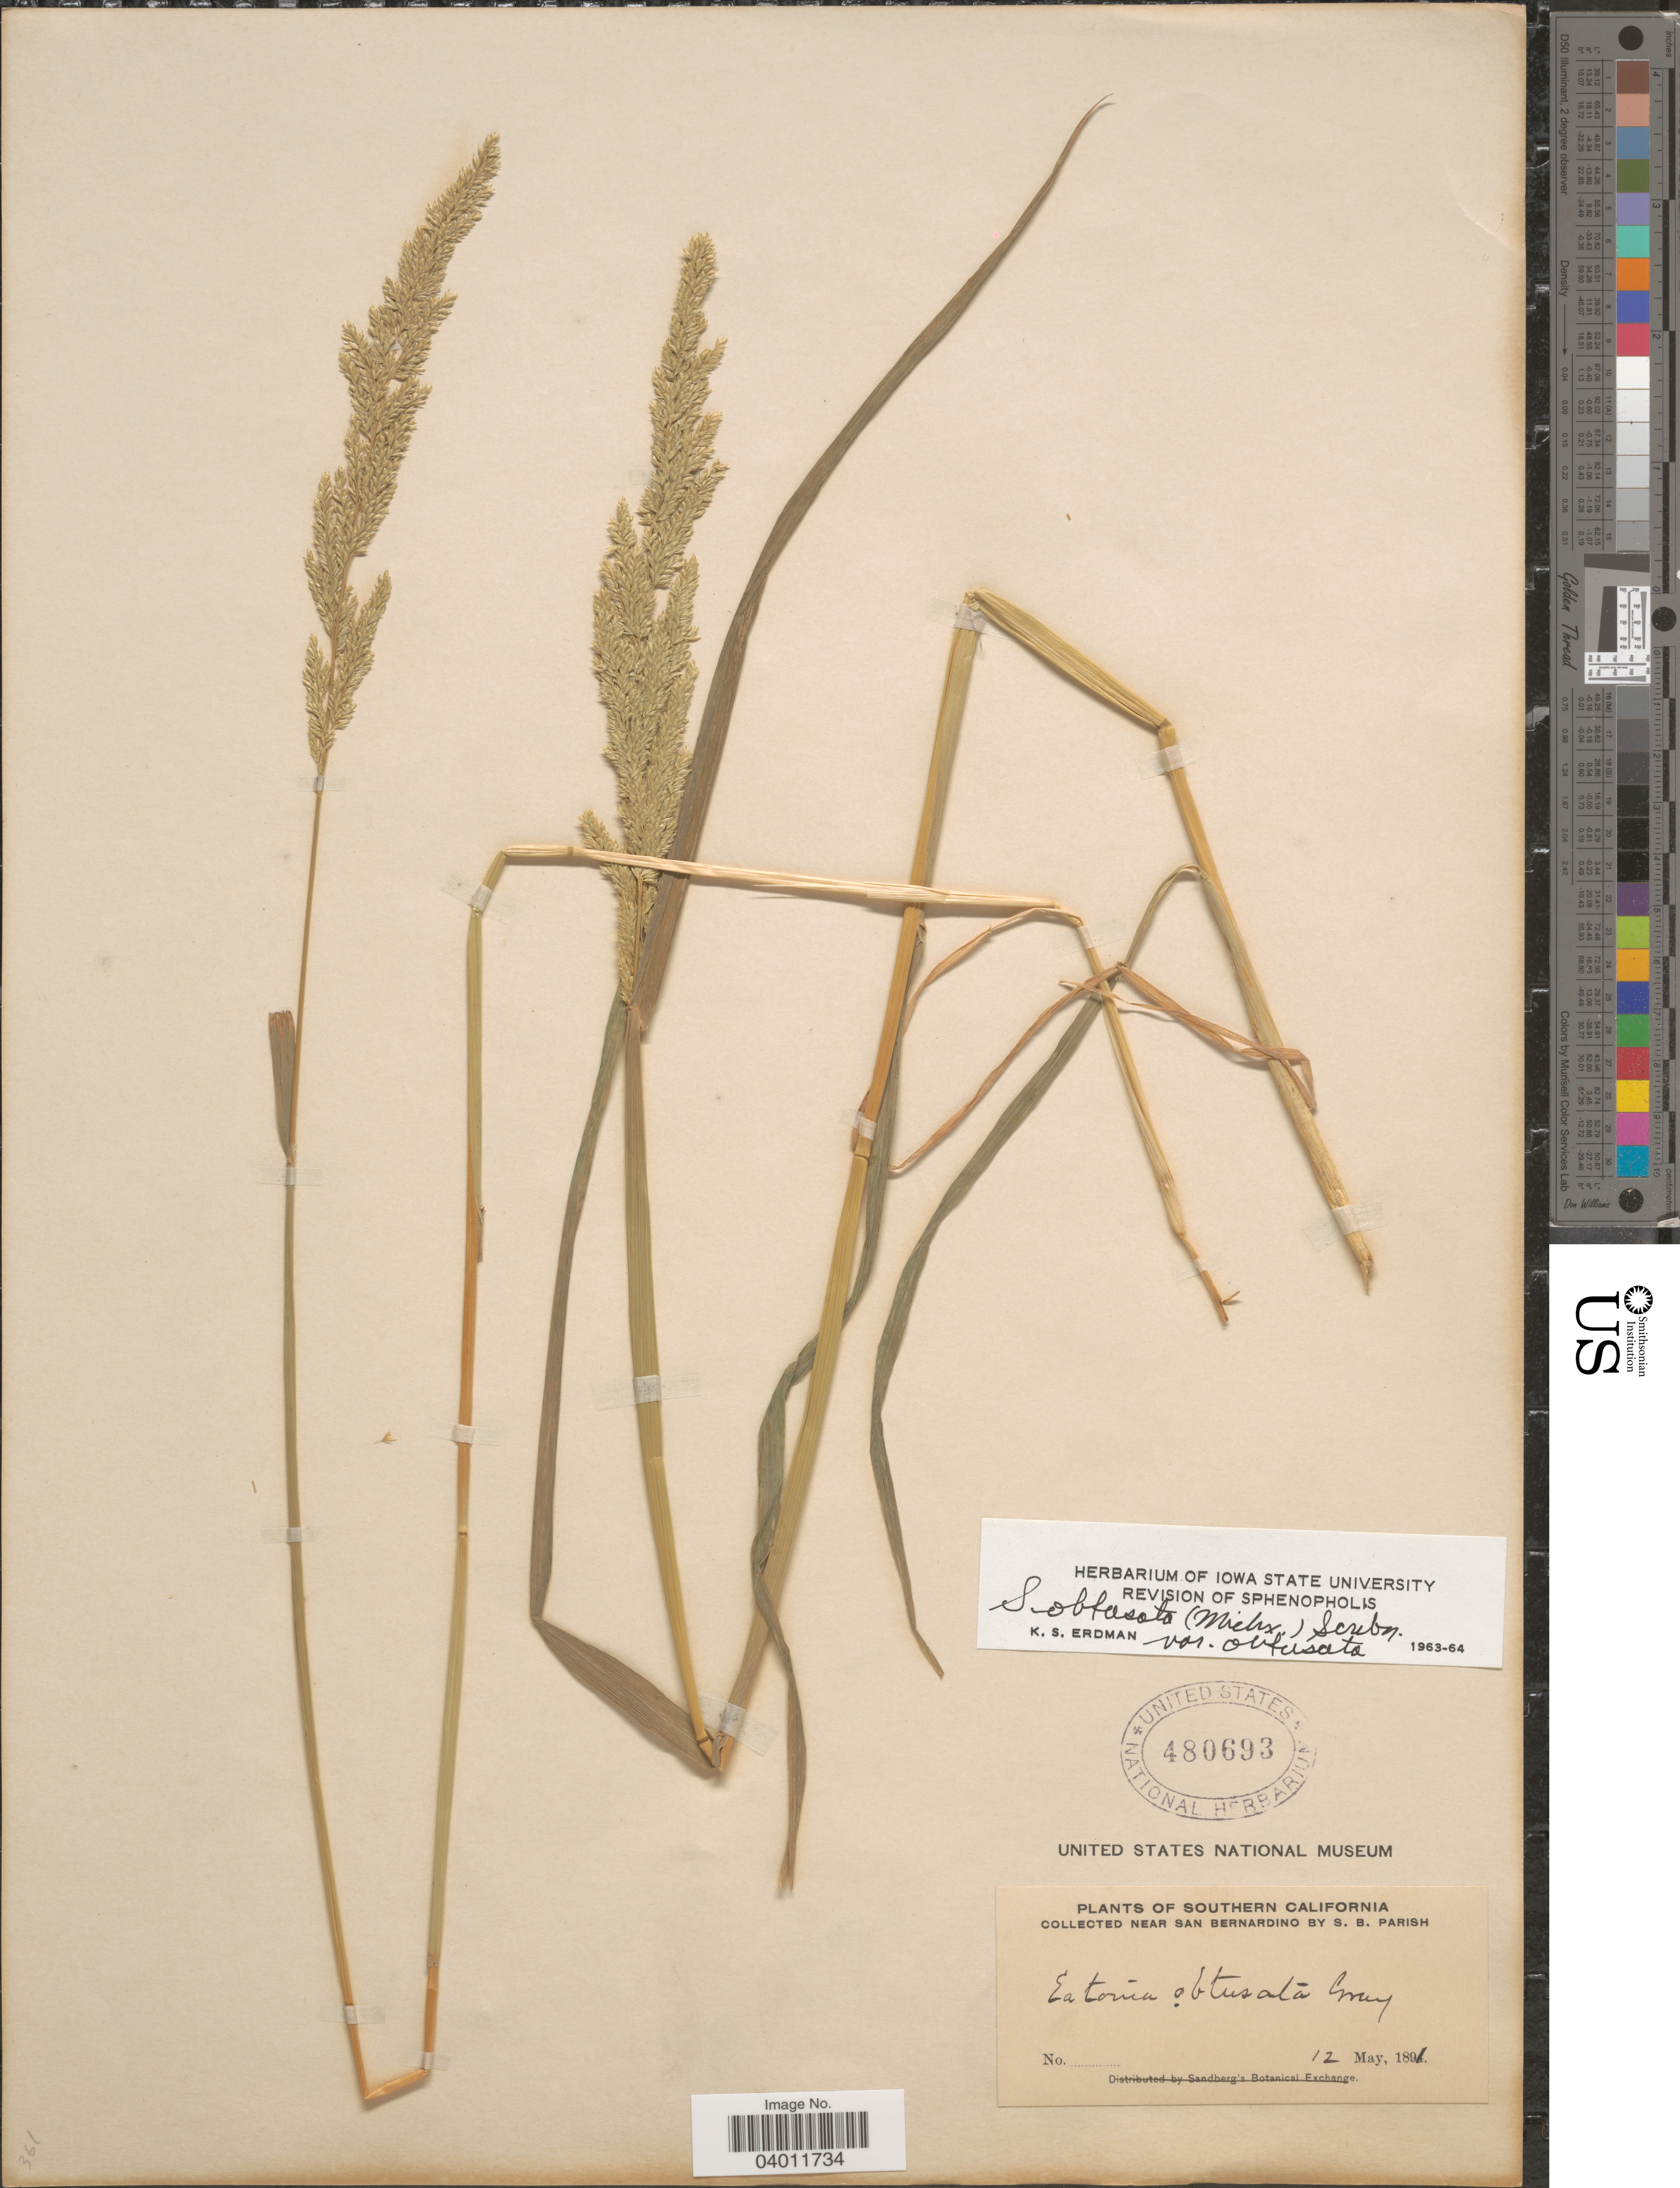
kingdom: Plantae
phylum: Tracheophyta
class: Liliopsida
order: Poales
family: Poaceae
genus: Sphenopholis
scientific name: Sphenopholis obtusata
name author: (Michx.) Scribn.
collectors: S. B. Parish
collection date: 1891-05-12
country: United States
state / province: California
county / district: San Bernardino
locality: Southern California. Near San Bernardino.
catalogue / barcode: US 480693